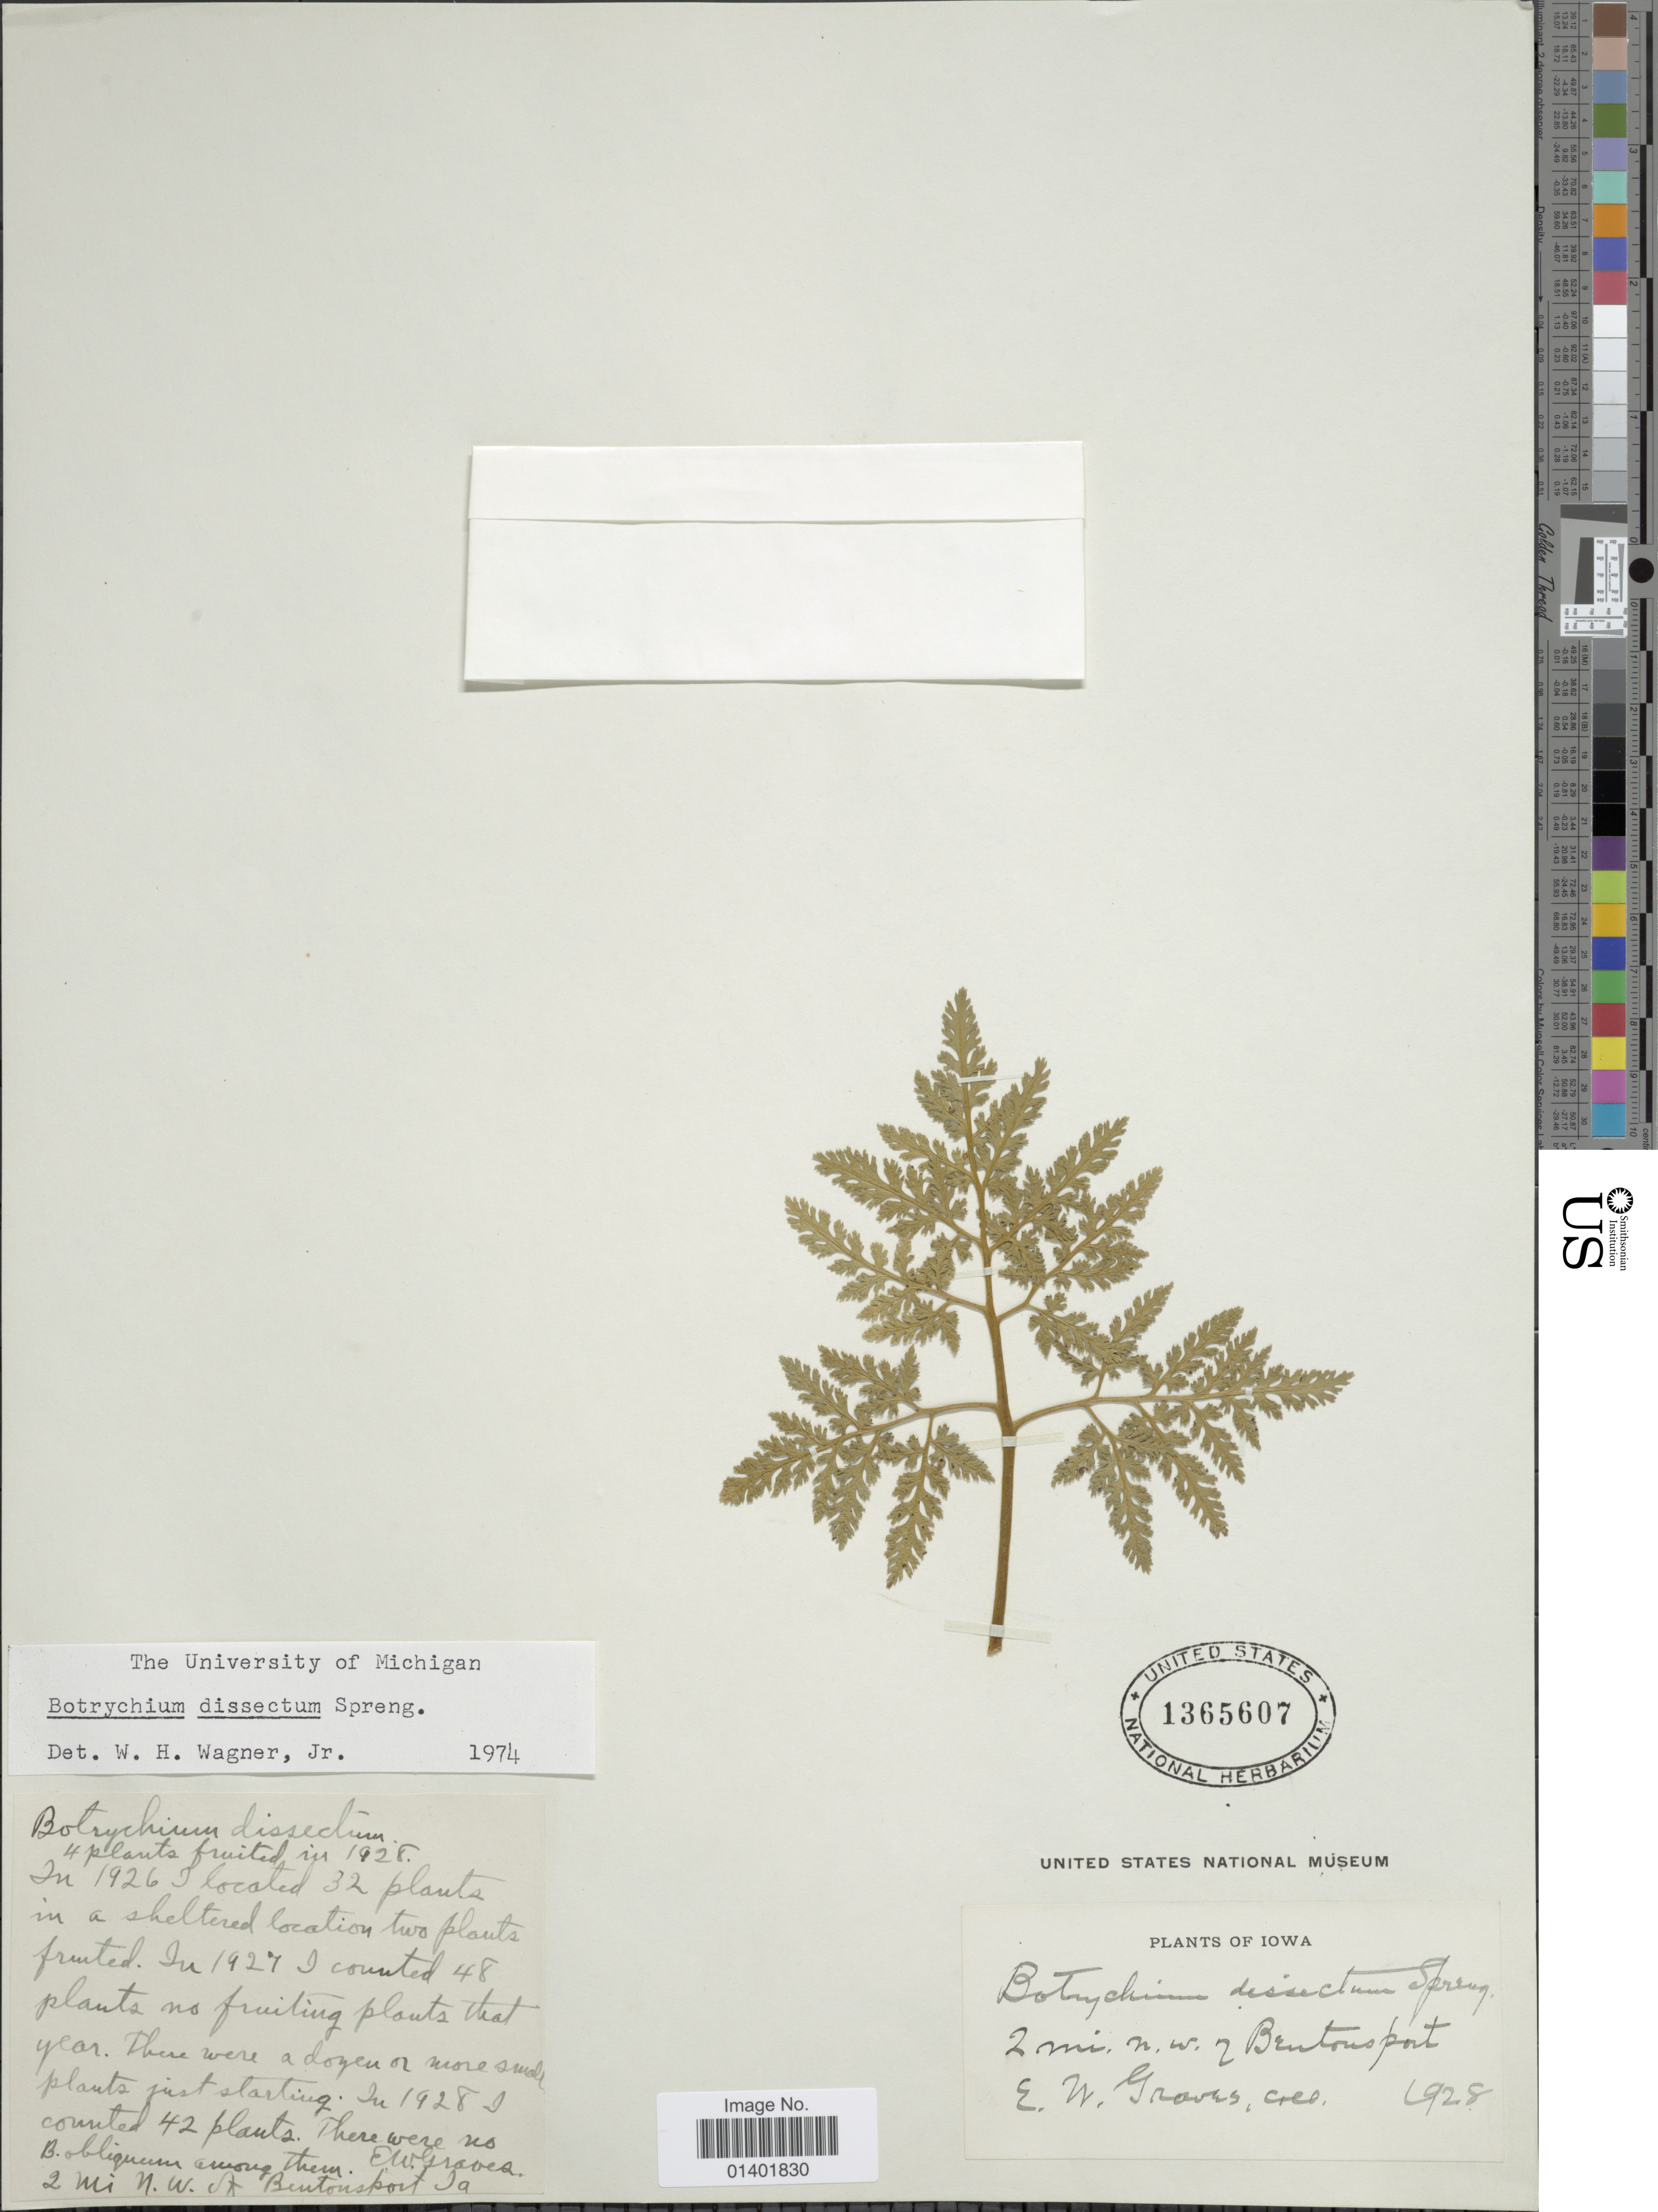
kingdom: Plantae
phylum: Tracheophyta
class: Polypodiopsida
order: Ophioglossales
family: Ophioglossaceae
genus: Botrychium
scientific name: Botrychium dissectum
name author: Spreng.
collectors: E. Graves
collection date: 1928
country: United States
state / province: Iowa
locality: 2 mi n. w. of Bentonsport.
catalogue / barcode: US 1365607